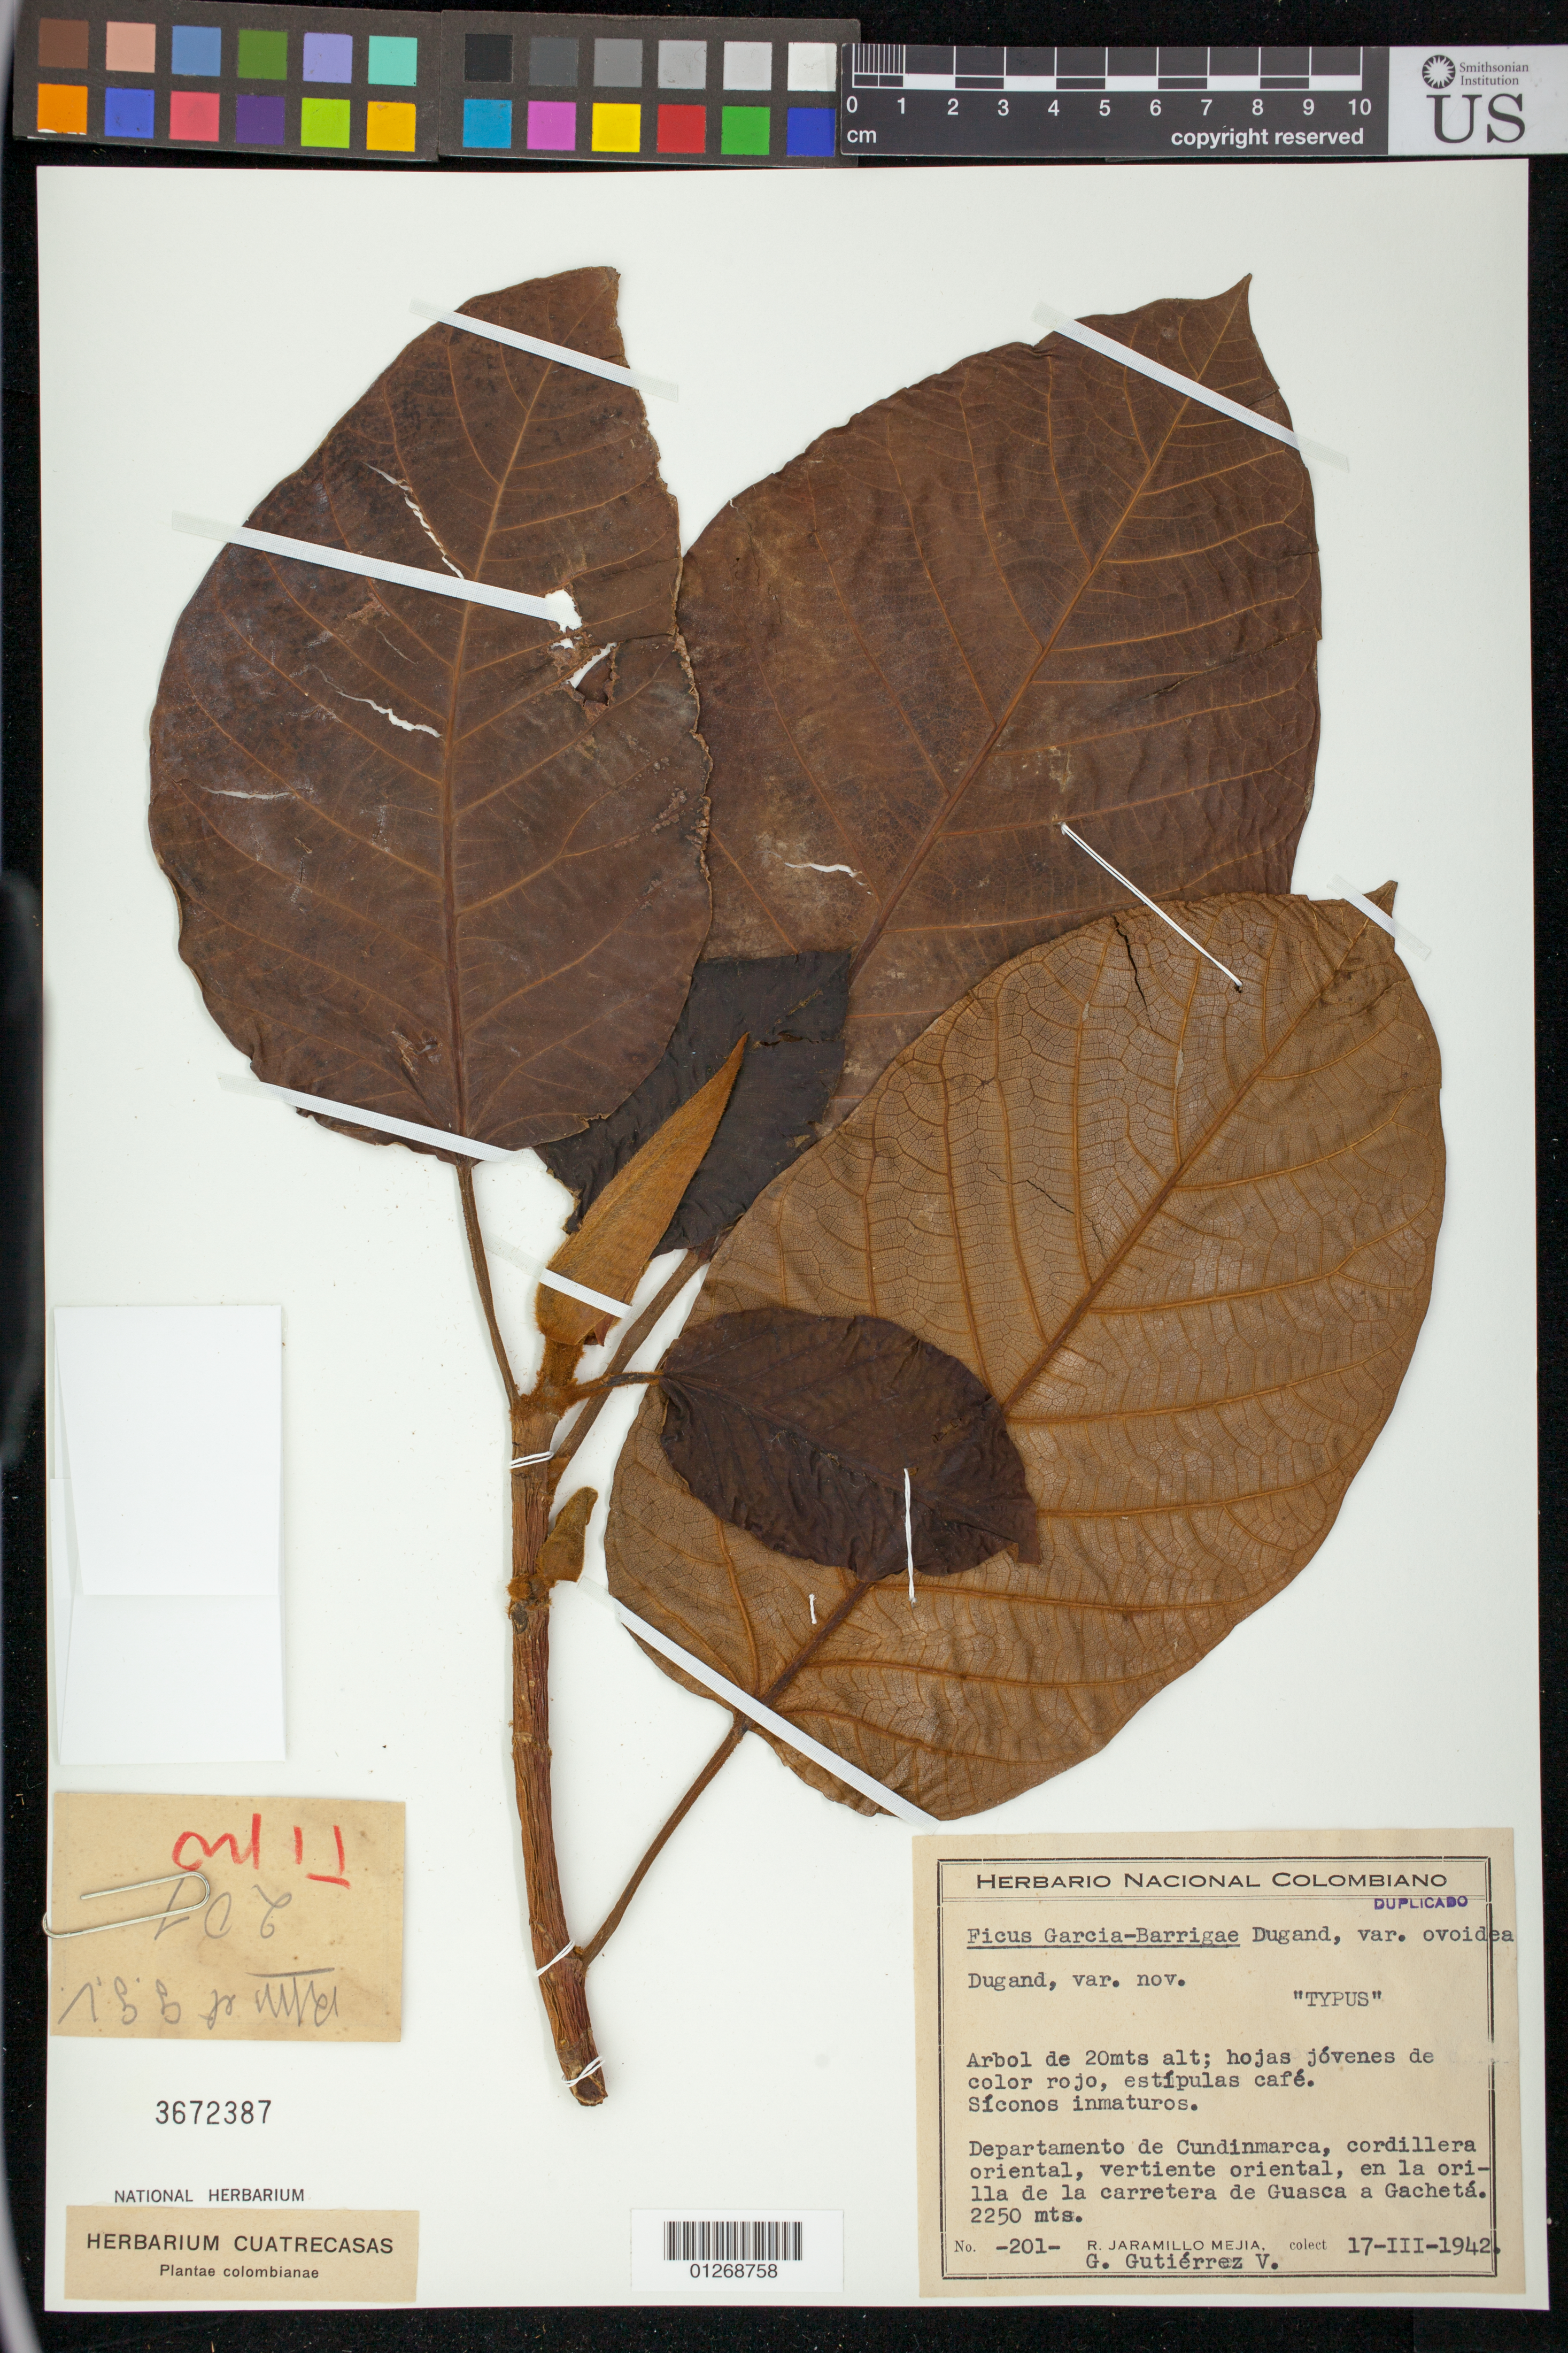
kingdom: Plantae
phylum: Tracheophyta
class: Magnoliopsida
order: Rosales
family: Moraceae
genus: Ficus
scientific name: Ficus garcia-barrigae var. ovoidea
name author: Dugand G.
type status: Isotype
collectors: R. Jaramillo M. & G. Gutiérrez V.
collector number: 201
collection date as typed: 17 Mar 1942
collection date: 1942-03-17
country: Colombia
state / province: Cundinamarca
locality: Departamento de Cundinamarca, cordillera oriental, vertiente oriental, en la orilla de la carretera de Guasca a Gachetá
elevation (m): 2250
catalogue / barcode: US 3672387